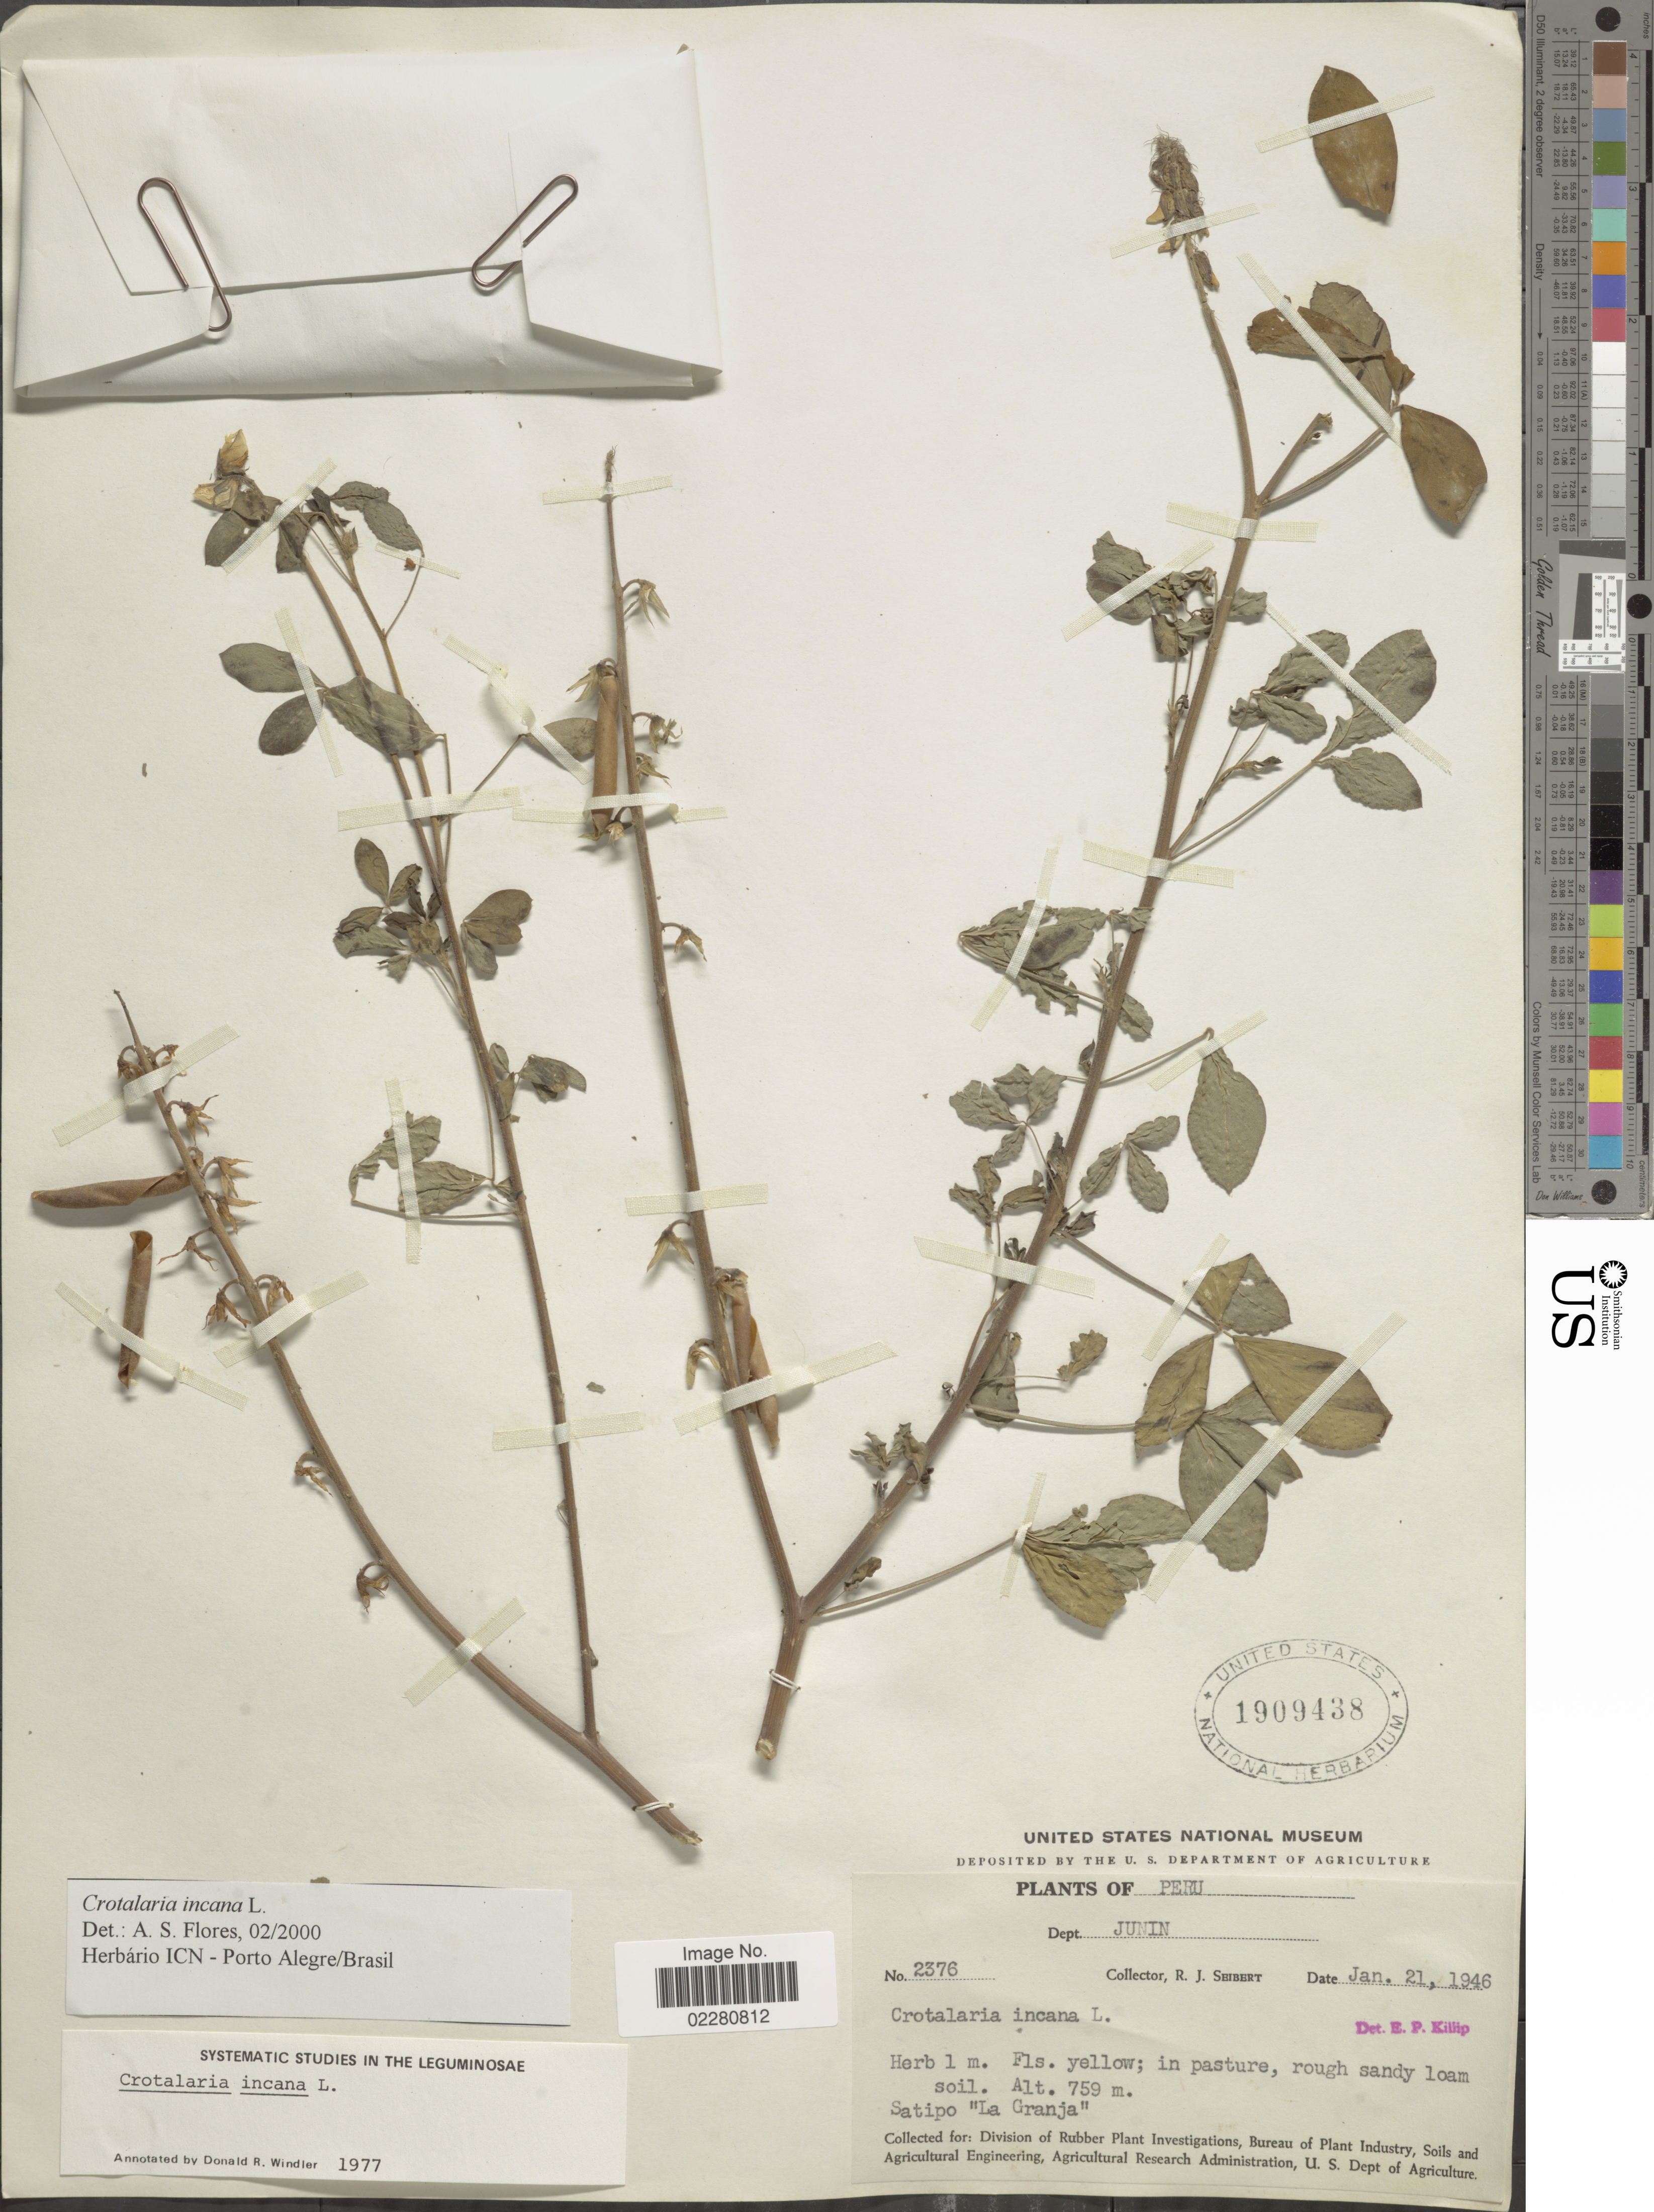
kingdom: Plantae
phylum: Tracheophyta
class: Magnoliopsida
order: Fabales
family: Fabaceae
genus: Crotalaria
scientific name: Crotalaria incana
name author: L.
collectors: R. J. Seibert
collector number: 2376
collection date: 1946-01-21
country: Peru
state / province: Junín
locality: Dept. Junin. Satipo "La Granja"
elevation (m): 759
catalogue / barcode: US 1909438